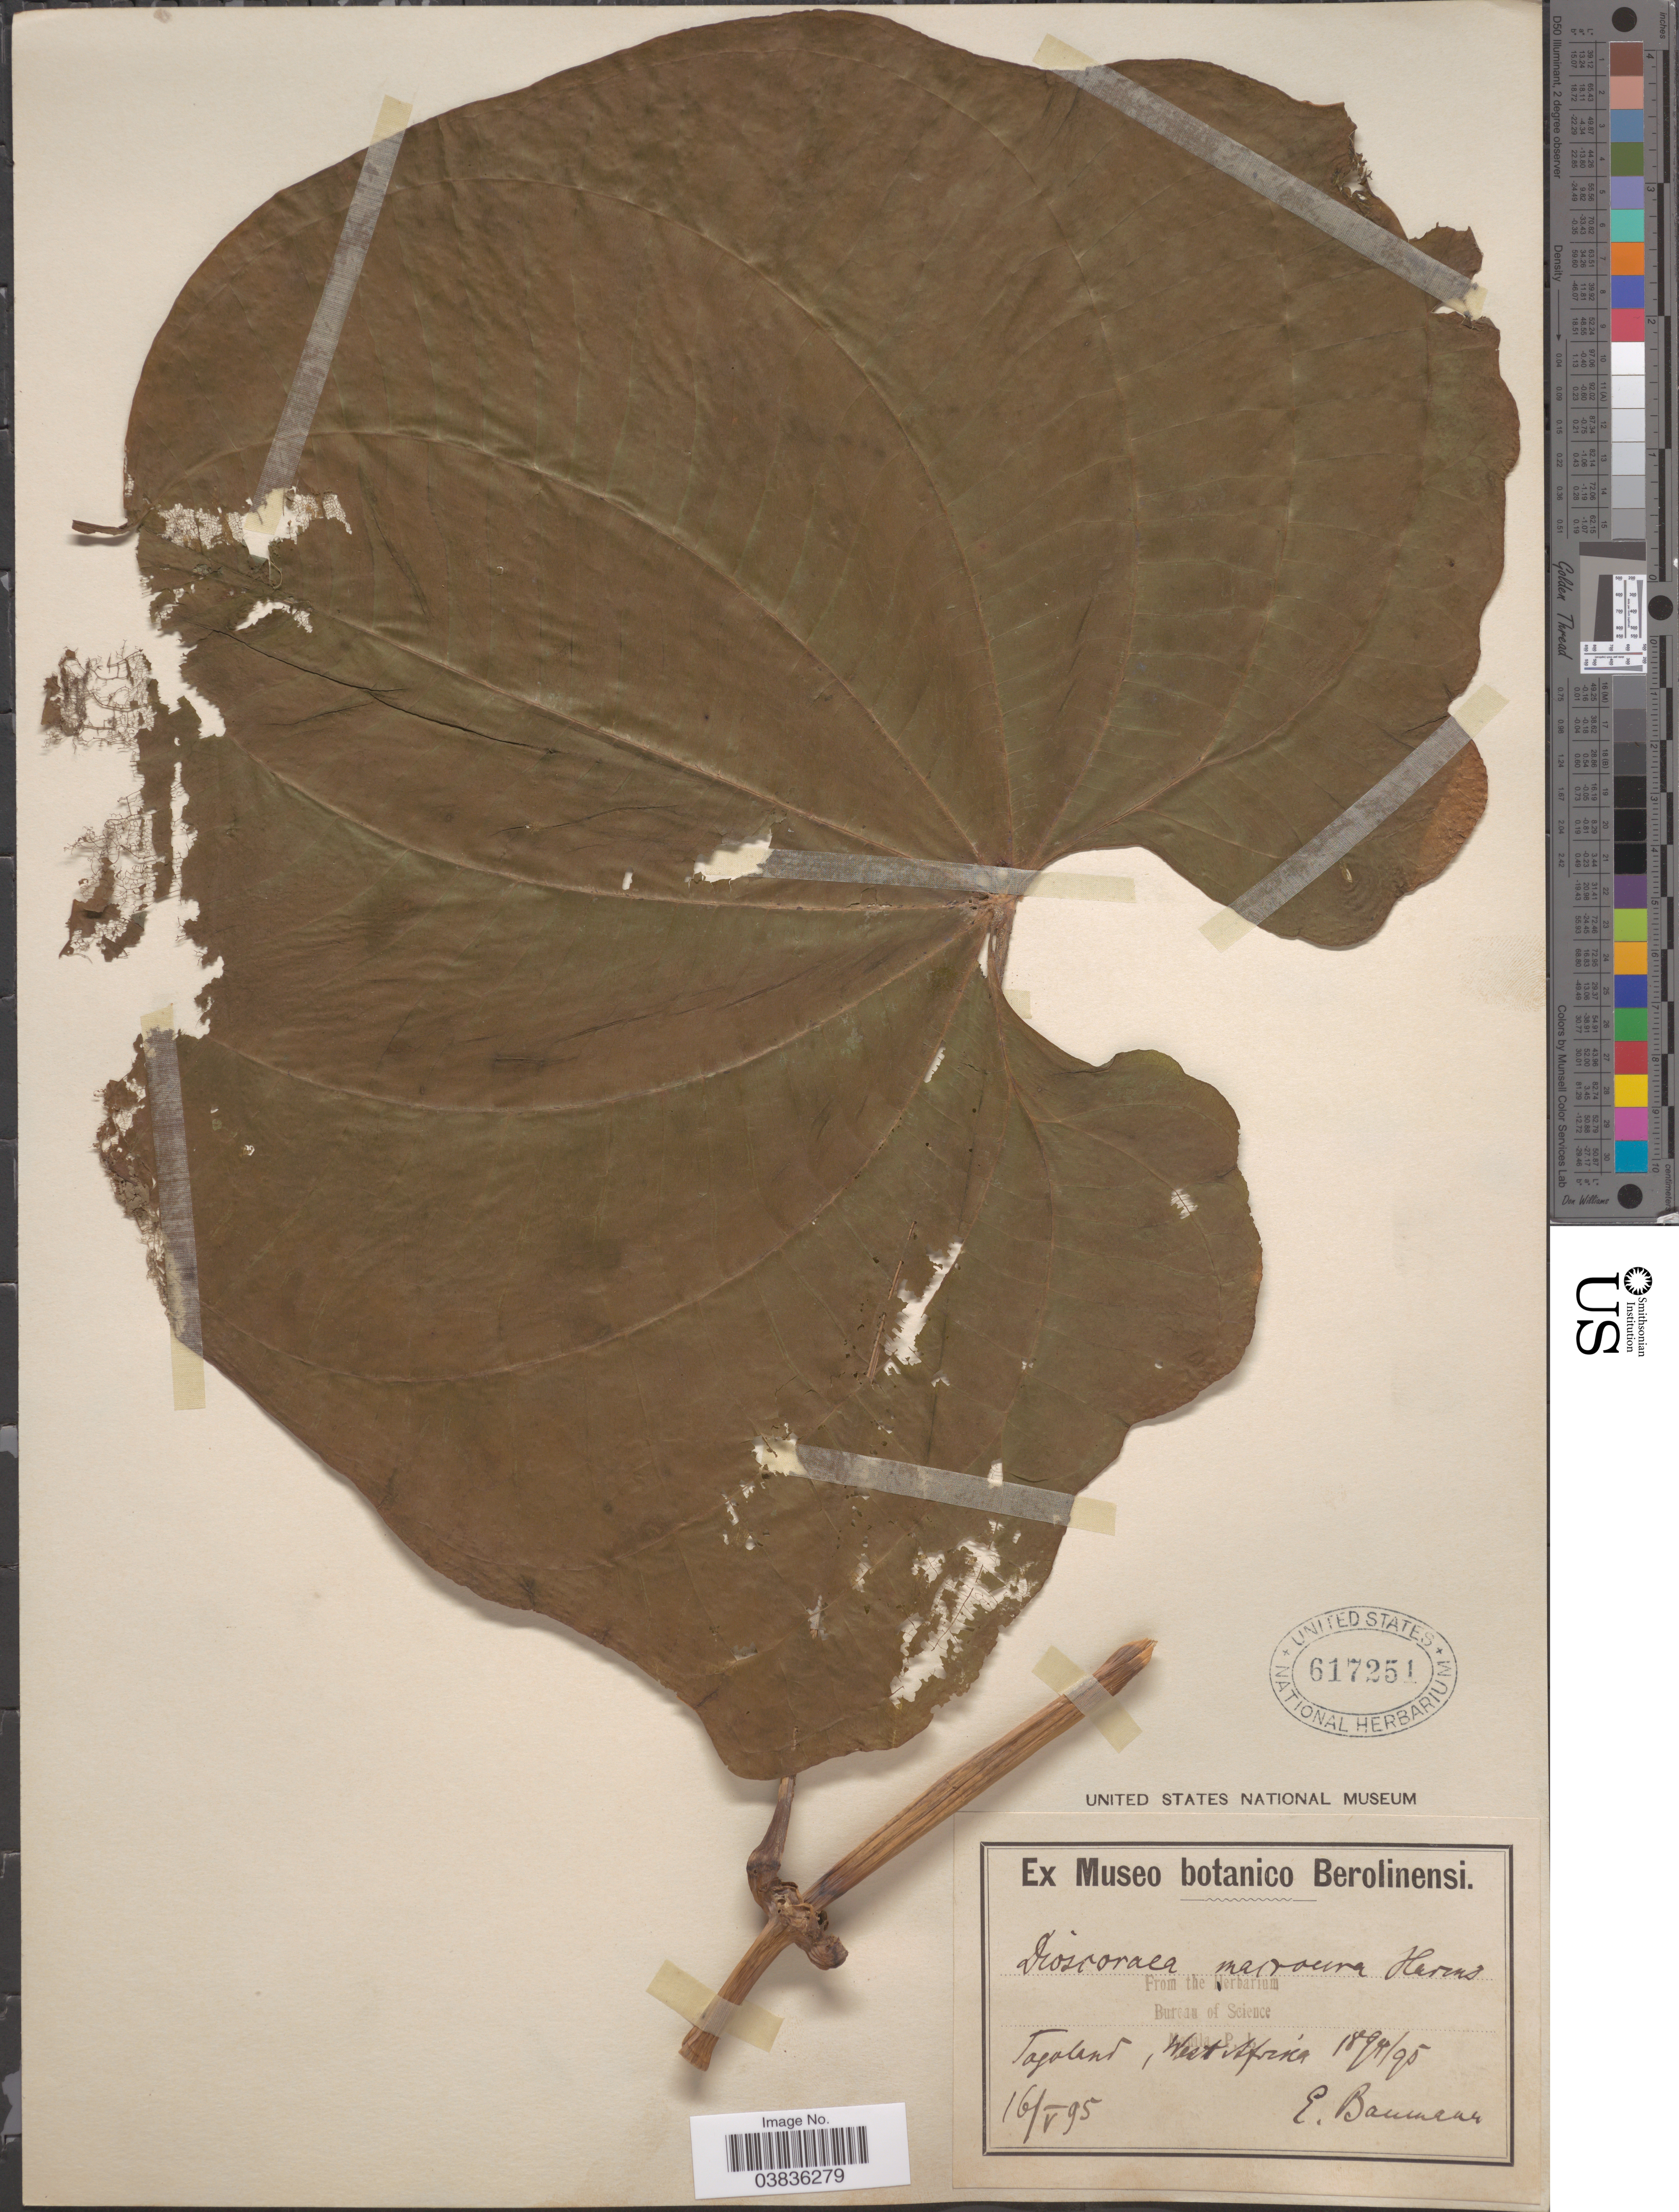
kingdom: Plantae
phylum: Tracheophyta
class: Liliopsida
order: Dioscoreales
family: Dioscoreaceae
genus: Dioscorea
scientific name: Dioscorea macroura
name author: Harms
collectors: E. Baumann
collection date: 1895-05-16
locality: Tagaland, West Africa.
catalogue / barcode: US 617251